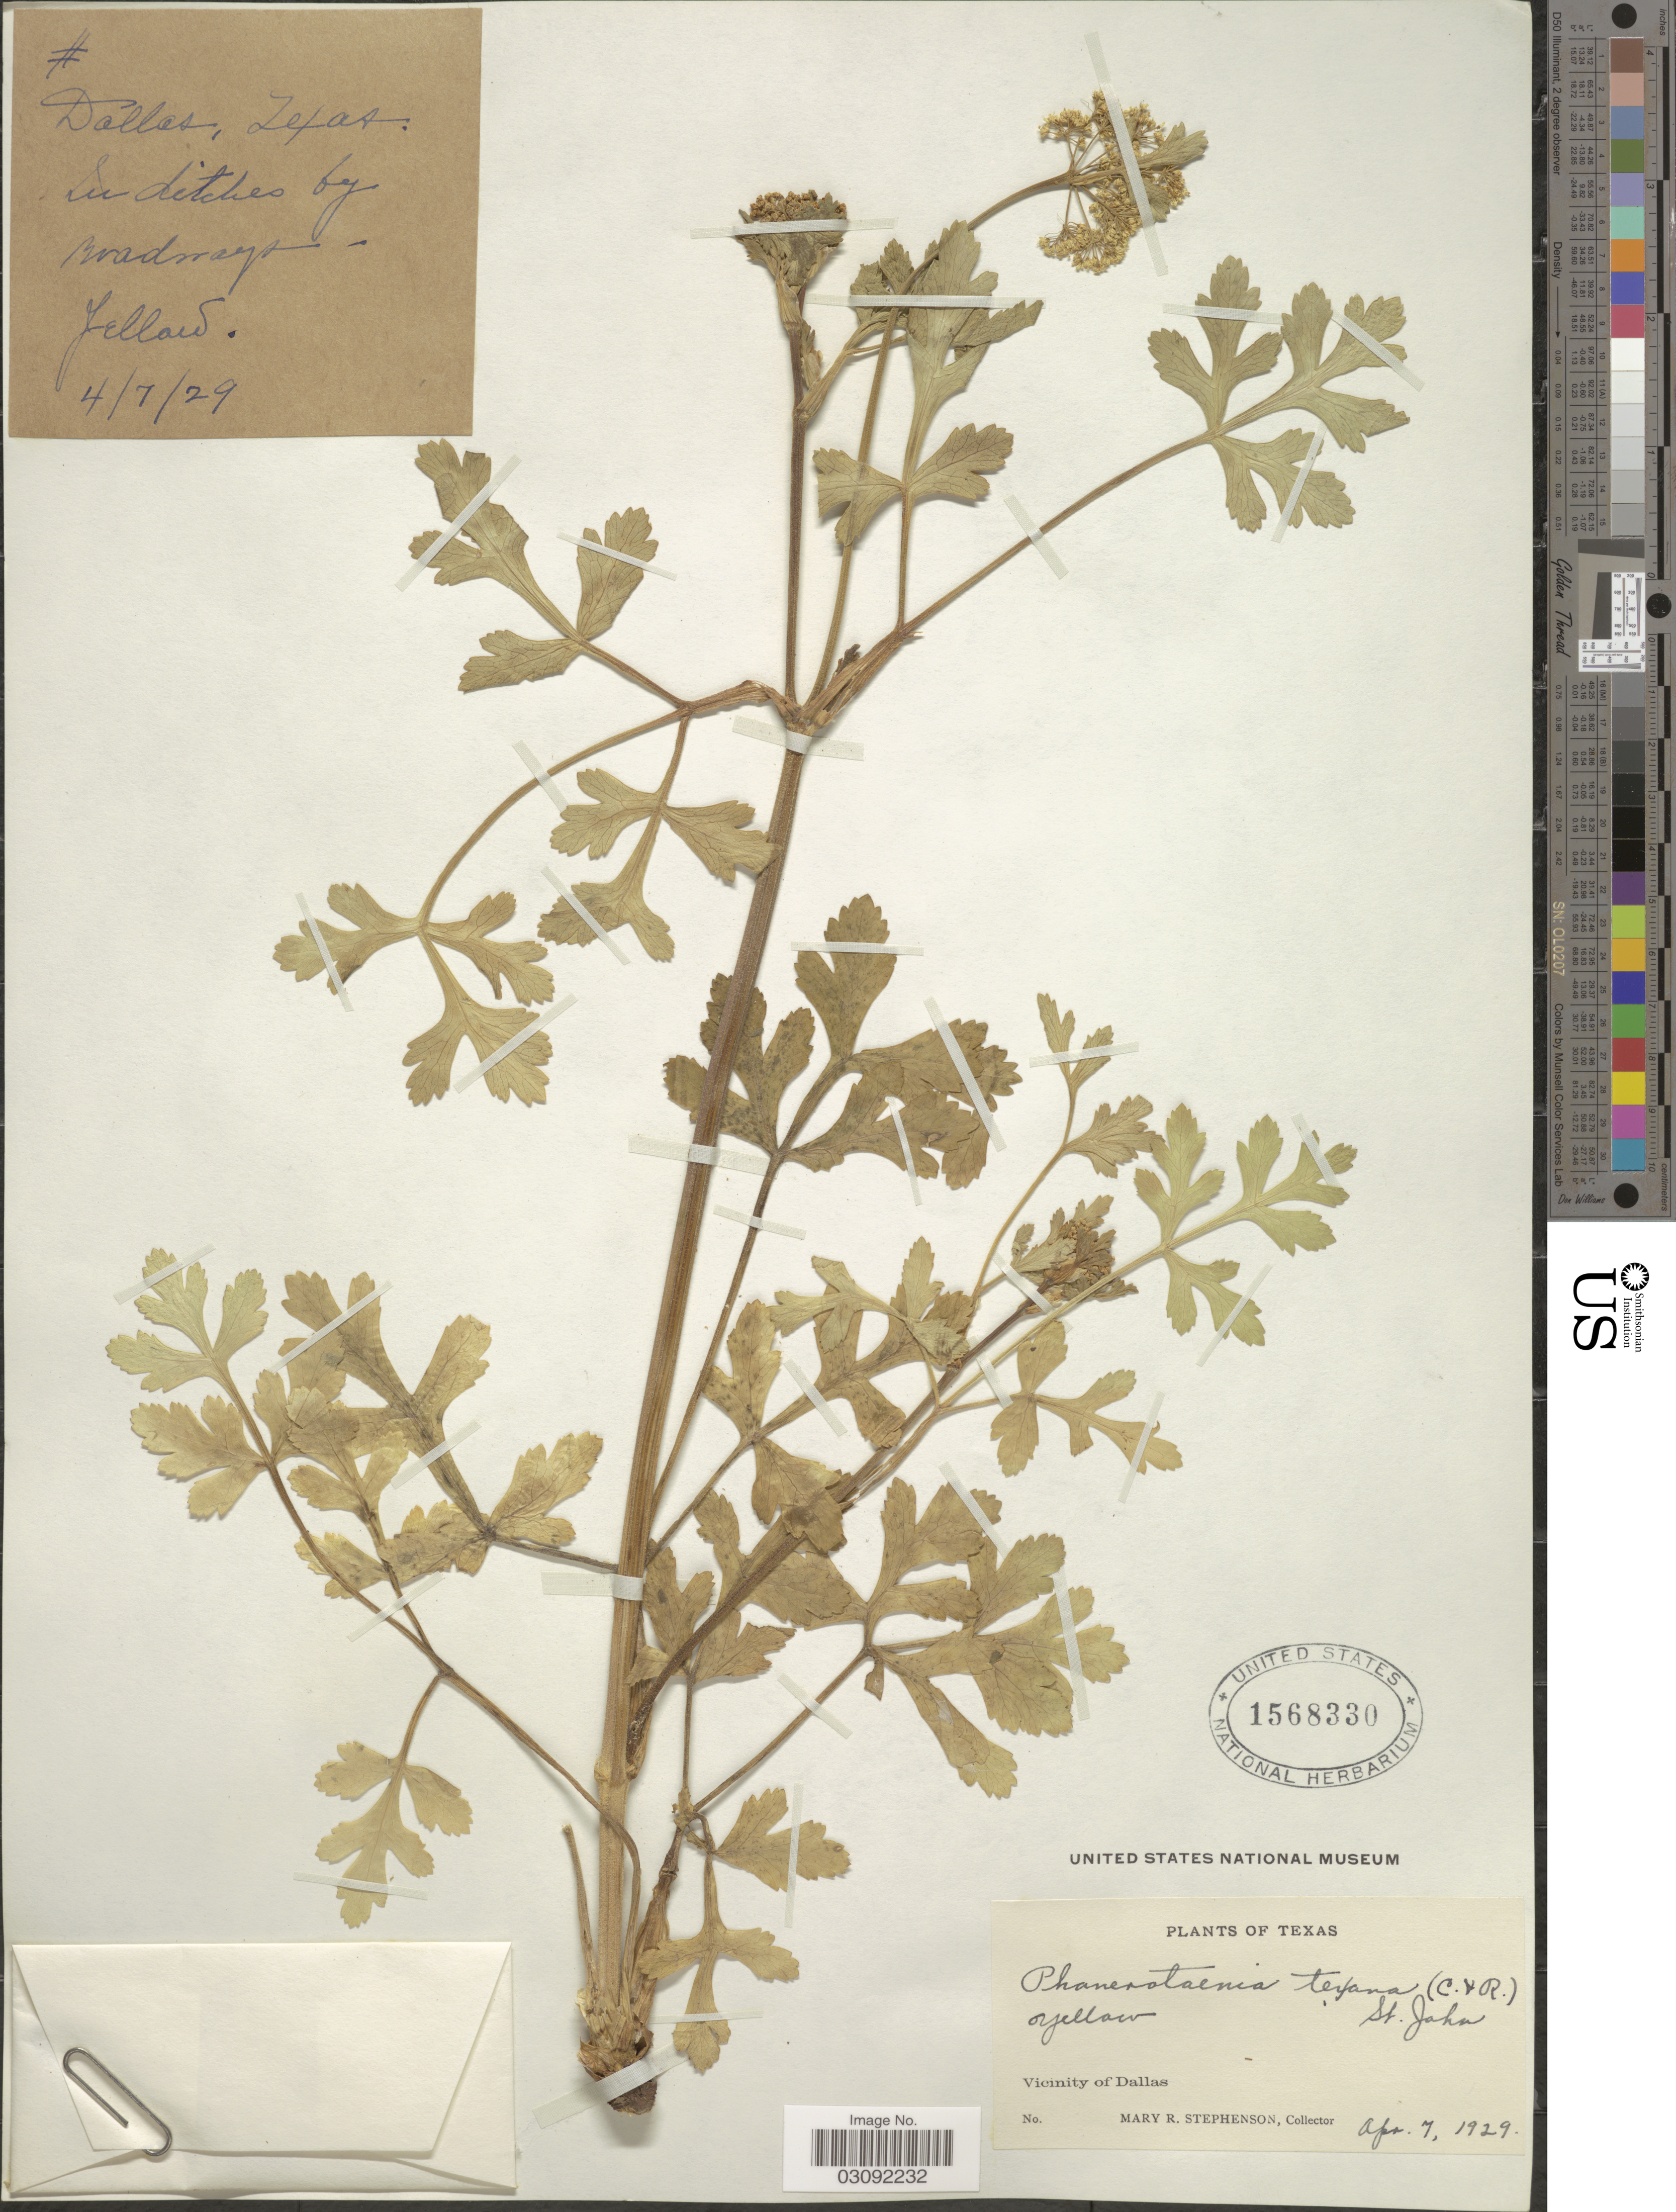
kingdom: Plantae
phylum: Tracheophyta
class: Magnoliopsida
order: Apiales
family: Apiaceae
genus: Polytaenia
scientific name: Polytaenia texana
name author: (J.M. Coult. & Rose) Mathias & Constance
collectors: M. Stephenson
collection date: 1929-04-07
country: United States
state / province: Texas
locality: Vicinity of Dallas.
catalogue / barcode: US 1568330